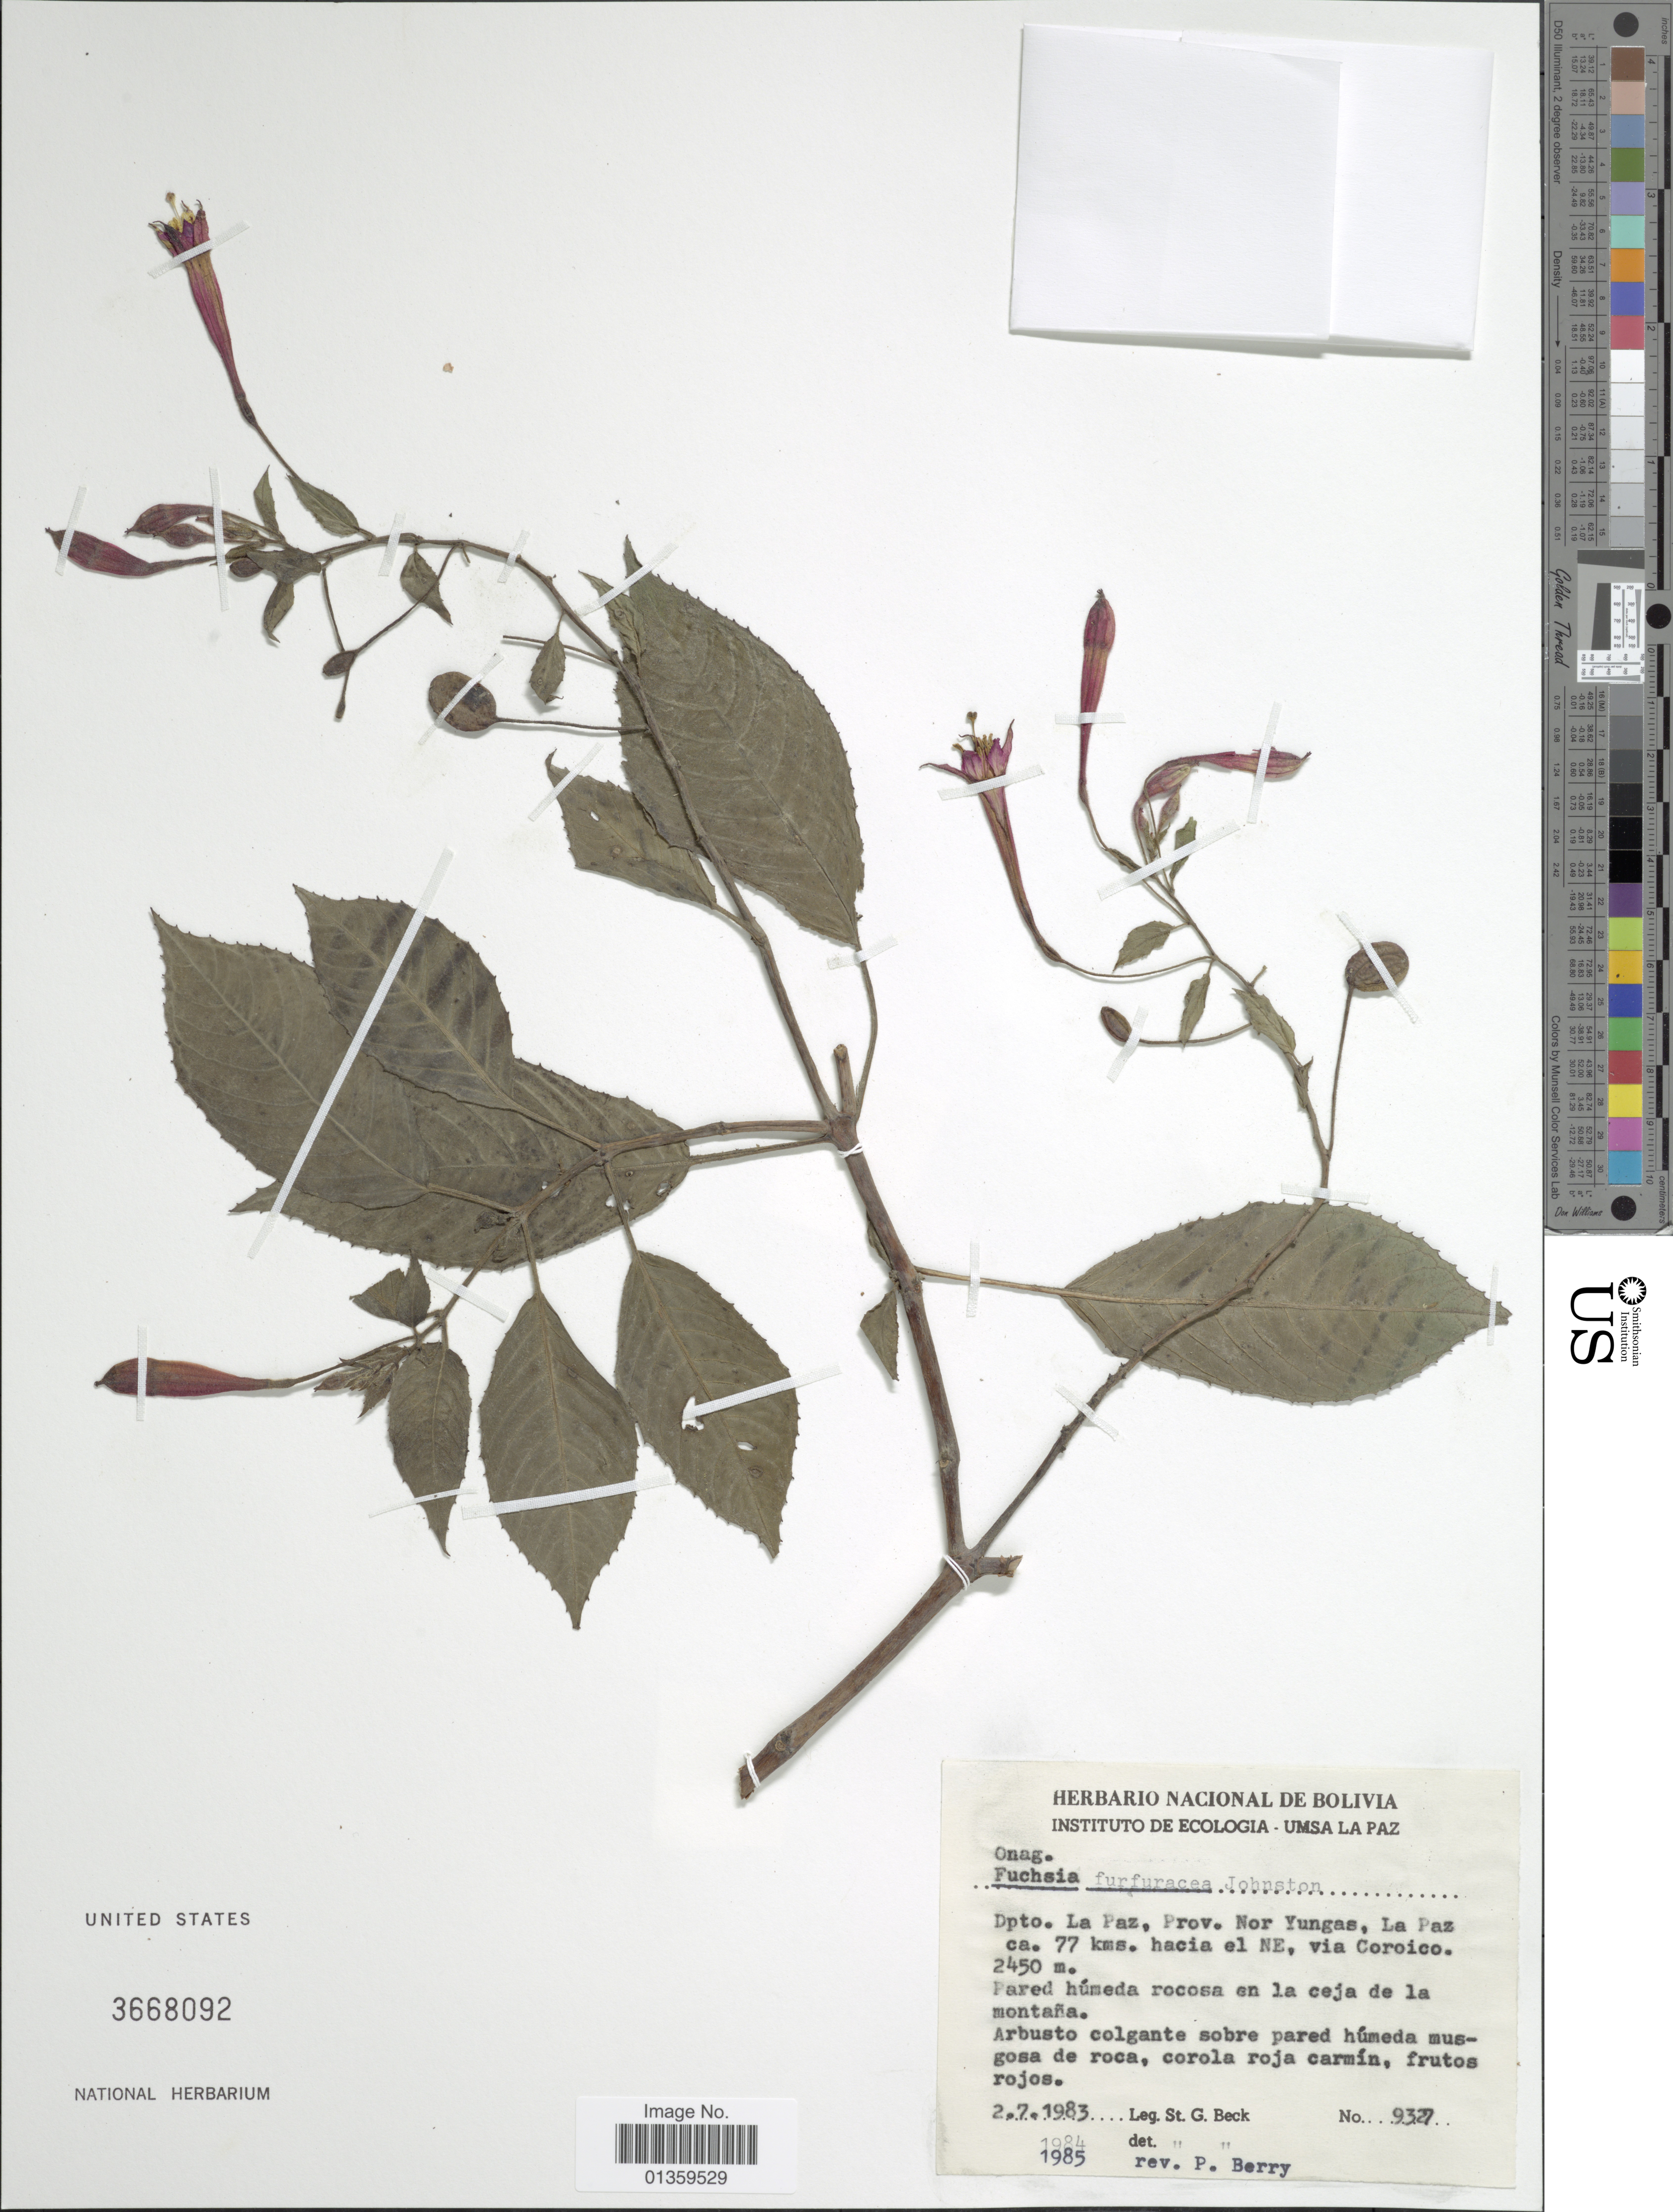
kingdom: Plantae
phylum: Tracheophyta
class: Magnoliopsida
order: Myrtales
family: Onagraceae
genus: Fuchsia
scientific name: Fuchsia furfuracea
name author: I.M. Johnst.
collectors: S. G. Beck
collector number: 9327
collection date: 1983-07-02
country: Bolivia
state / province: La Paz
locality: Prov. Nor Yungas, La Paz ca. 77 kms. hacia el NE, via Coroico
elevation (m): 2450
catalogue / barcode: US 3668092